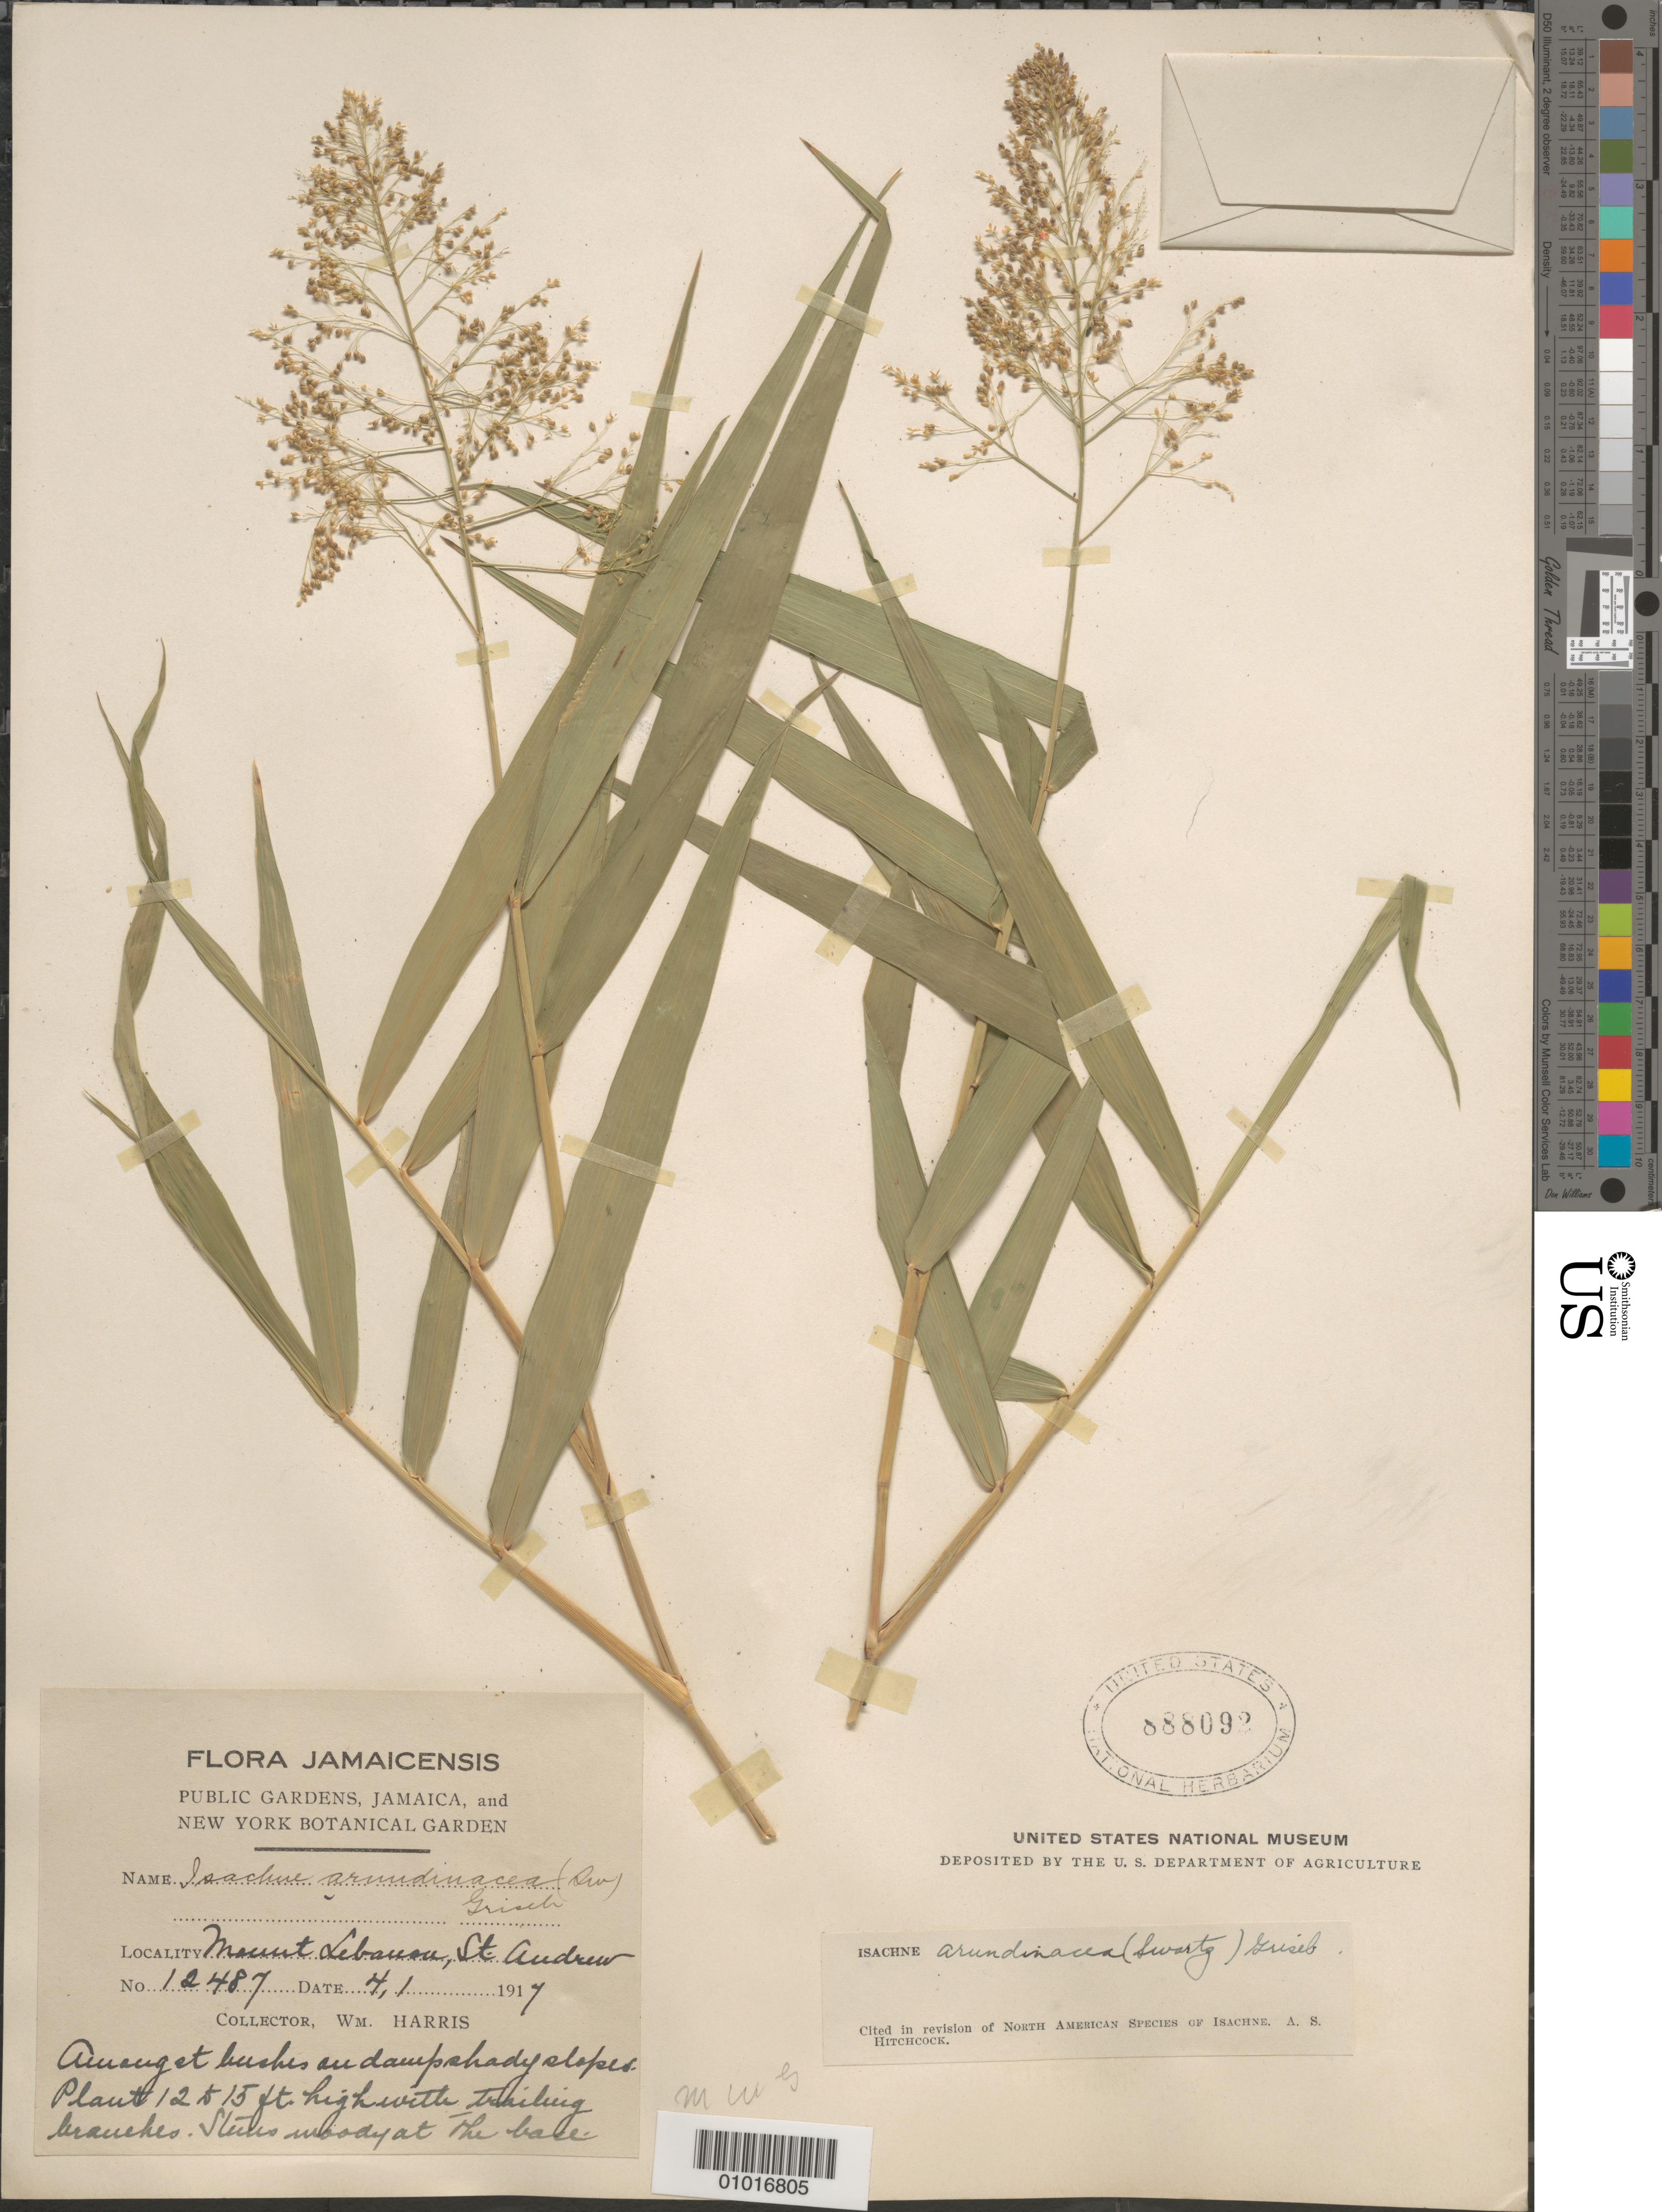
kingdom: Plantae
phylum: Tracheophyta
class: Liliopsida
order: Poales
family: Poaceae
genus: Isachne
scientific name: Isachne arundinacea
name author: (Sw.) Griseb.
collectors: W. H. Harris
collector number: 12487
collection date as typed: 04 Jan 1917 or 01 Mar 1917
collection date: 1917-01-04 or 1917-03-01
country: Jamaica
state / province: Saint Andrew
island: Jamaica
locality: Mount Lebanou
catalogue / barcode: US 888092